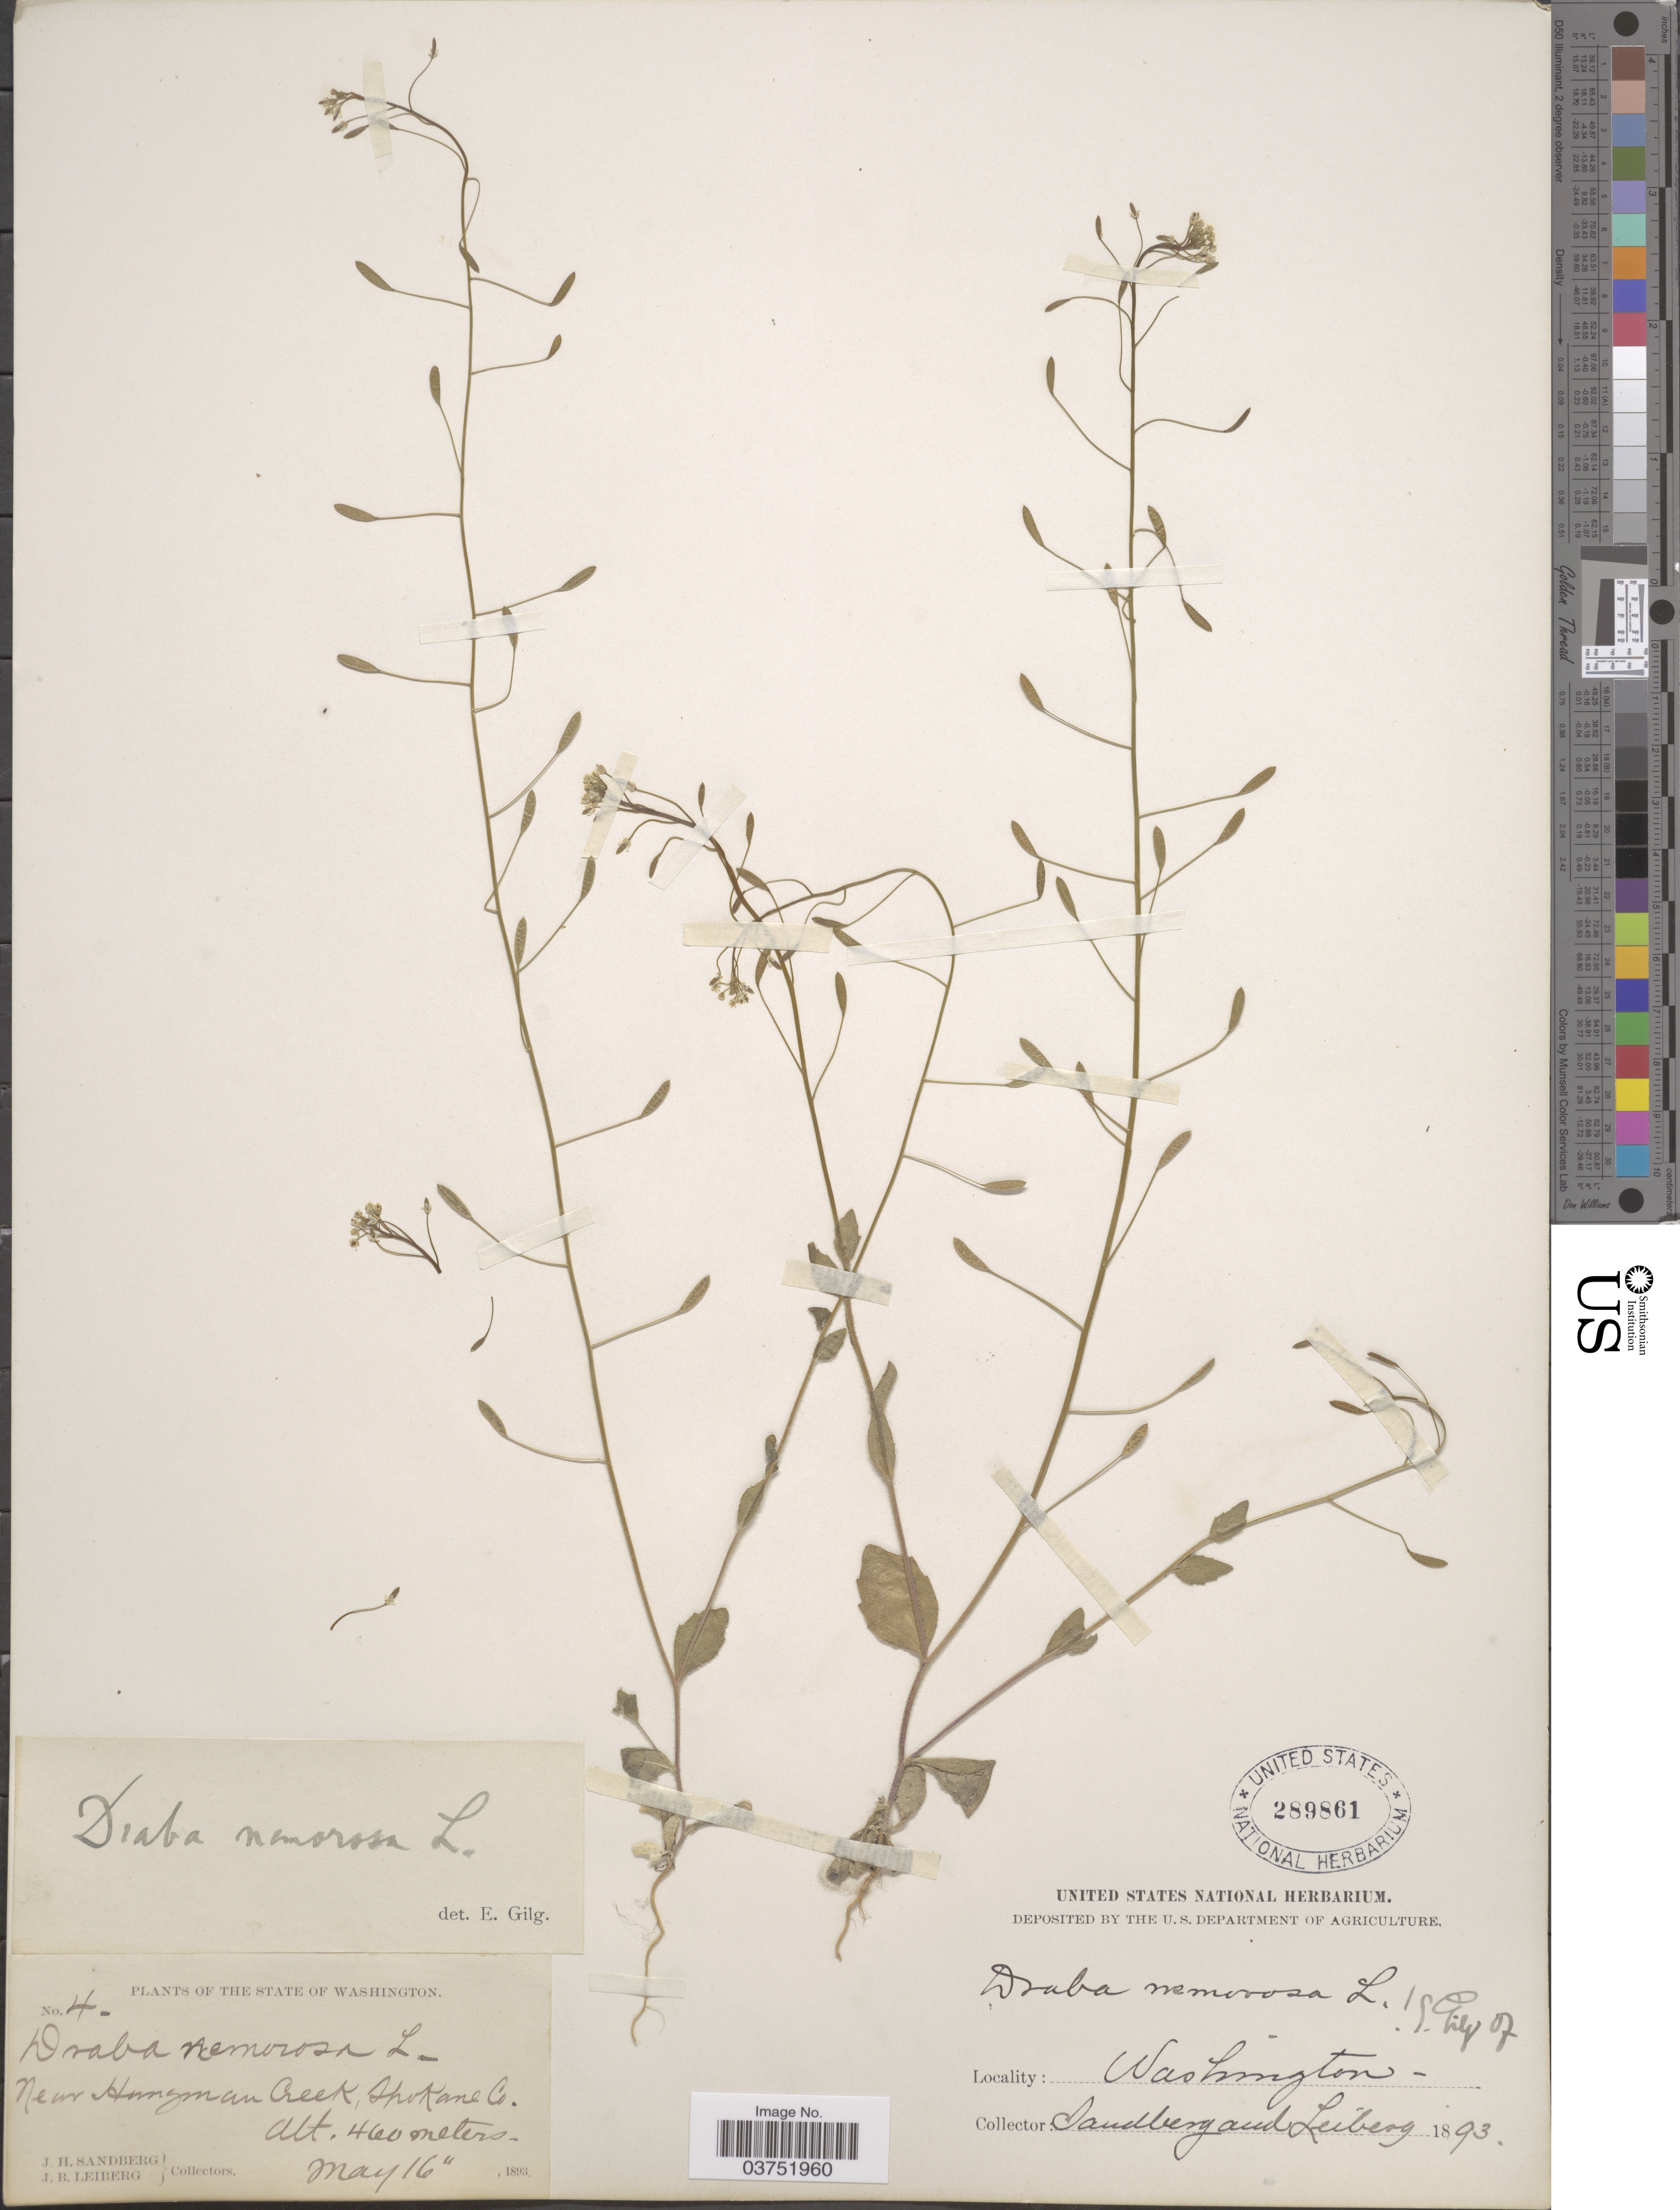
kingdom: Plantae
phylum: Tracheophyta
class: Magnoliopsida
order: Brassicales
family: Brassicaceae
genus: Draba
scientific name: Draba nemorosa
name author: L.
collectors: J. H. Sandberg & J. B. Leiberg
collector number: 4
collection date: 1893-05-16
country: United States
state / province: Washington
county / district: Spokane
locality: Near Hangman Creek, Spokane Co.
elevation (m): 460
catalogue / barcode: US 289861